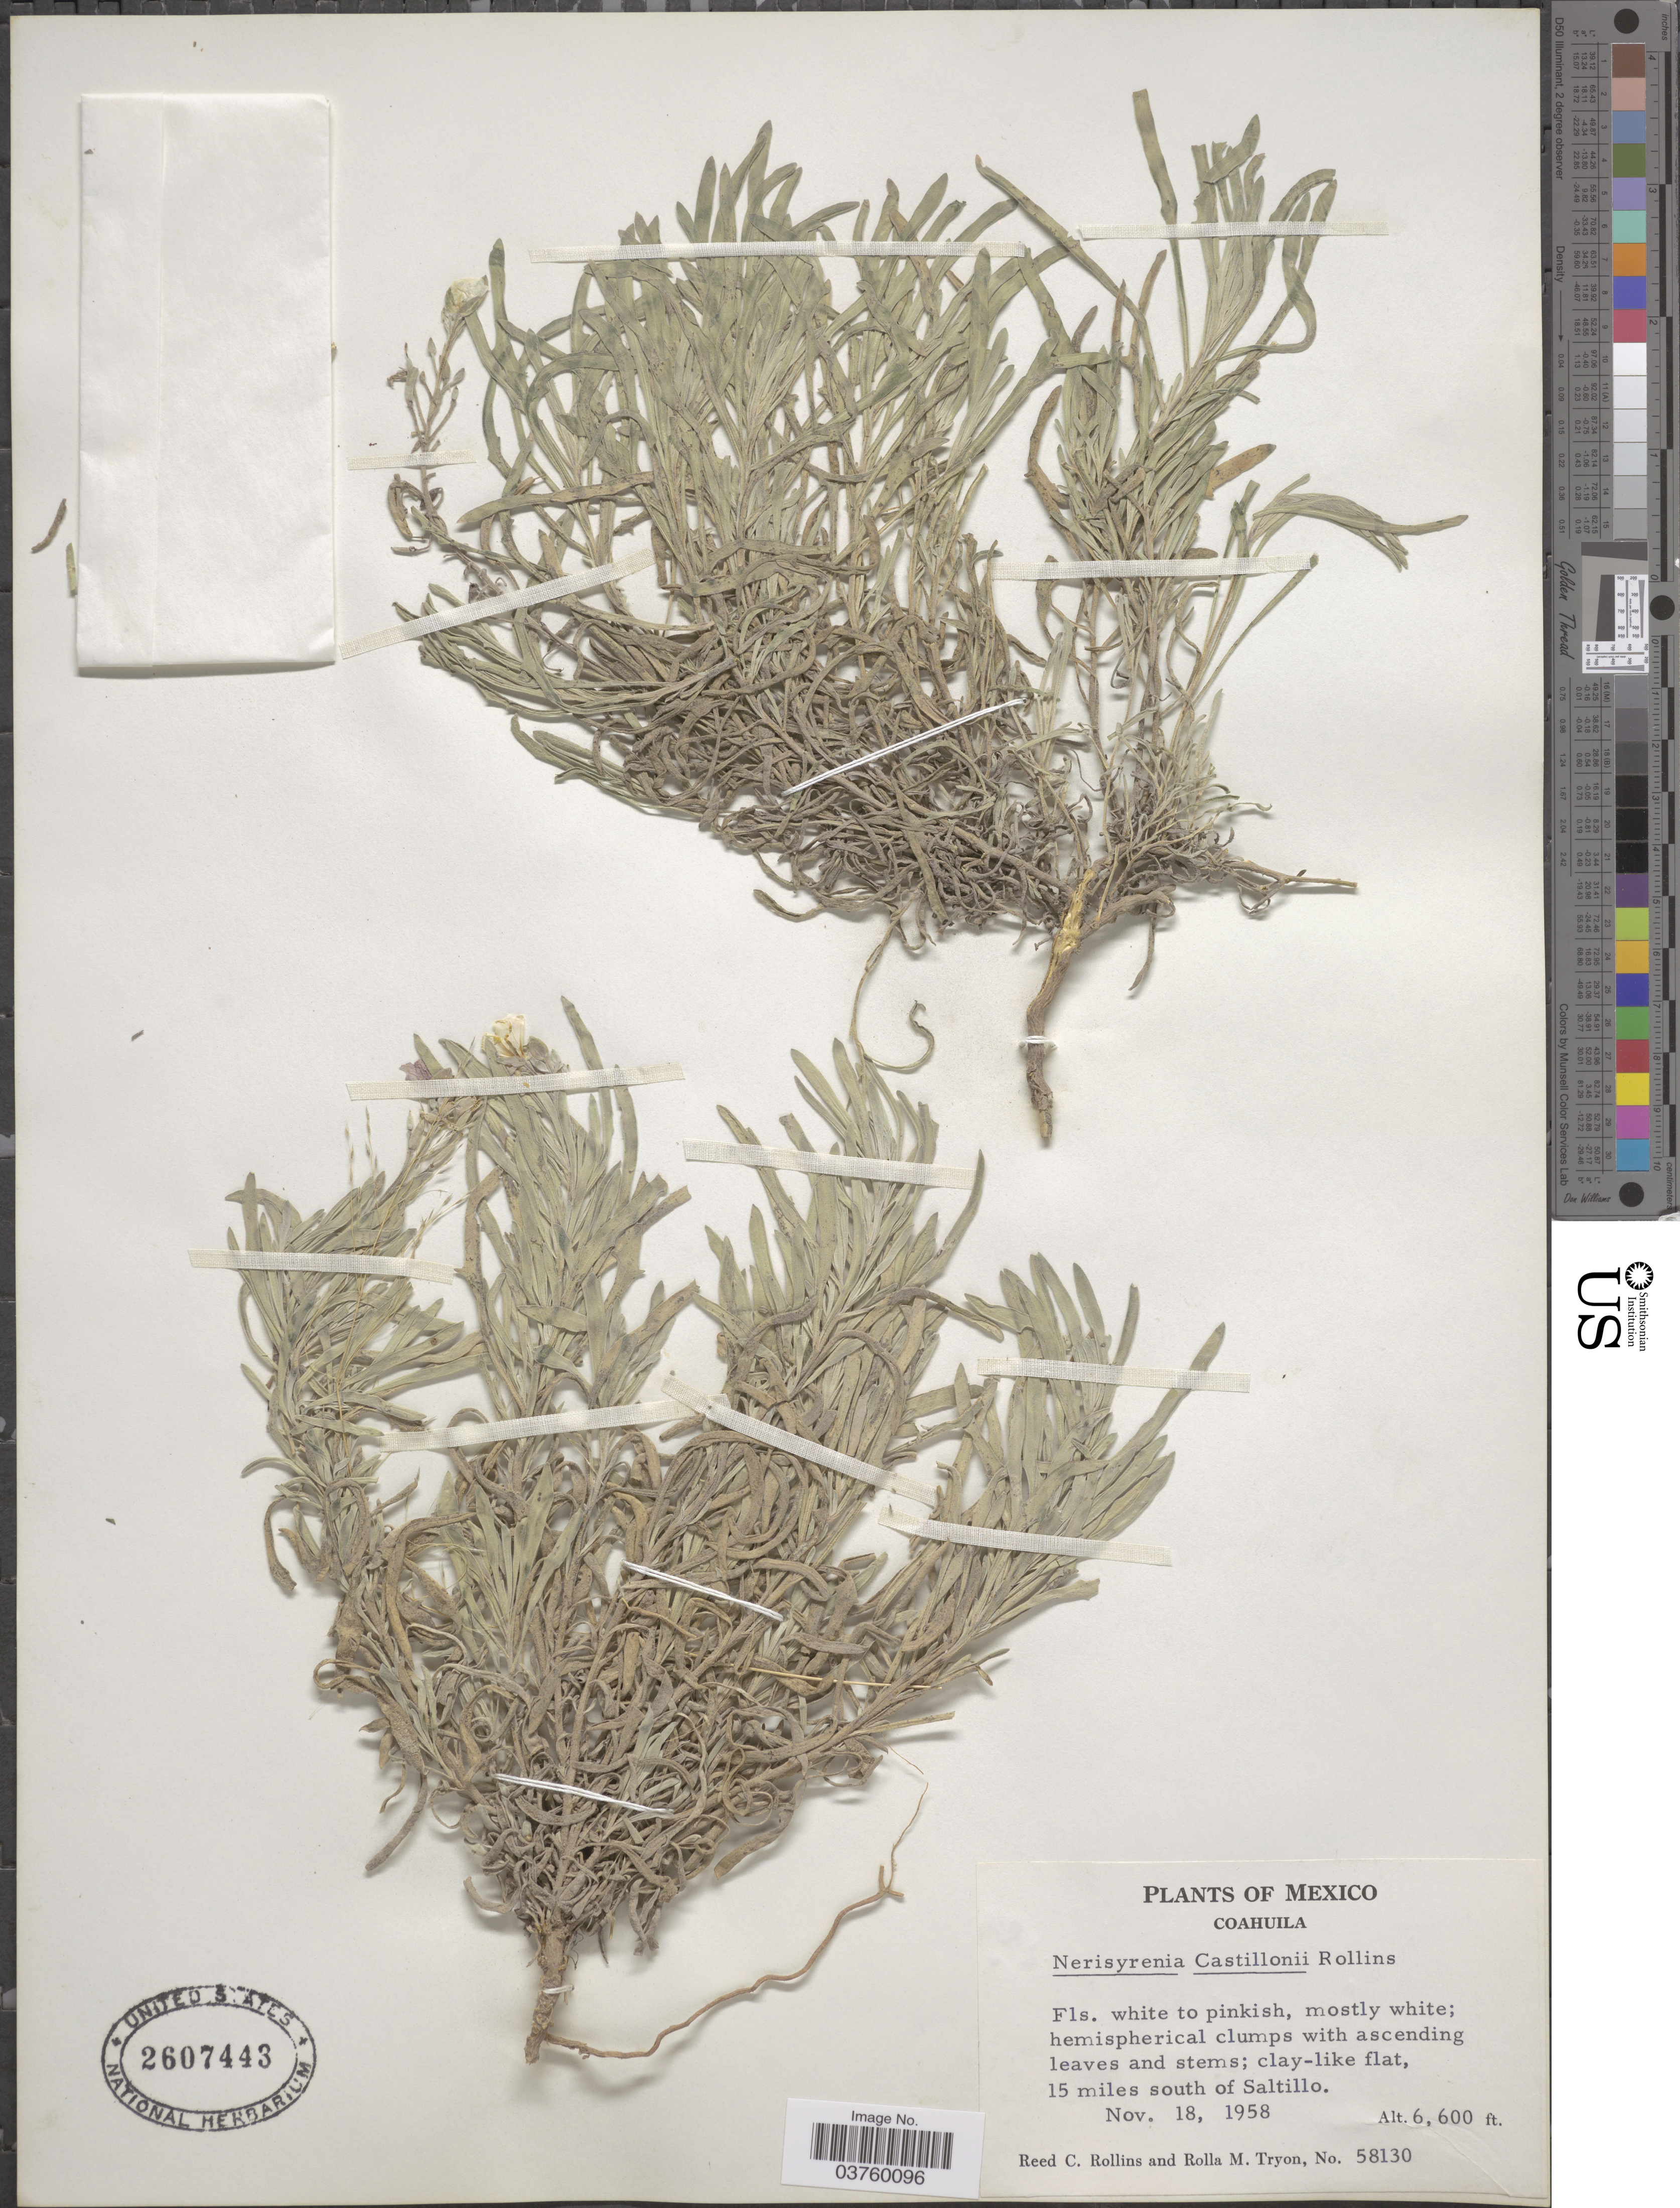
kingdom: Plantae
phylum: Tracheophyta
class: Magnoliopsida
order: Brassicales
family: Brassicaceae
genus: Nerisyrenia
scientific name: Nerisyrenia castillonii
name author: Rollins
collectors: R. C. Rollins & R. M. Tryon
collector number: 58130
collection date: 1958-11-18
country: Mexico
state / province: Coahuila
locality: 15 miles south of Saltillo.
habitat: clay-like flat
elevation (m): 2012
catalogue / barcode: US 2607443